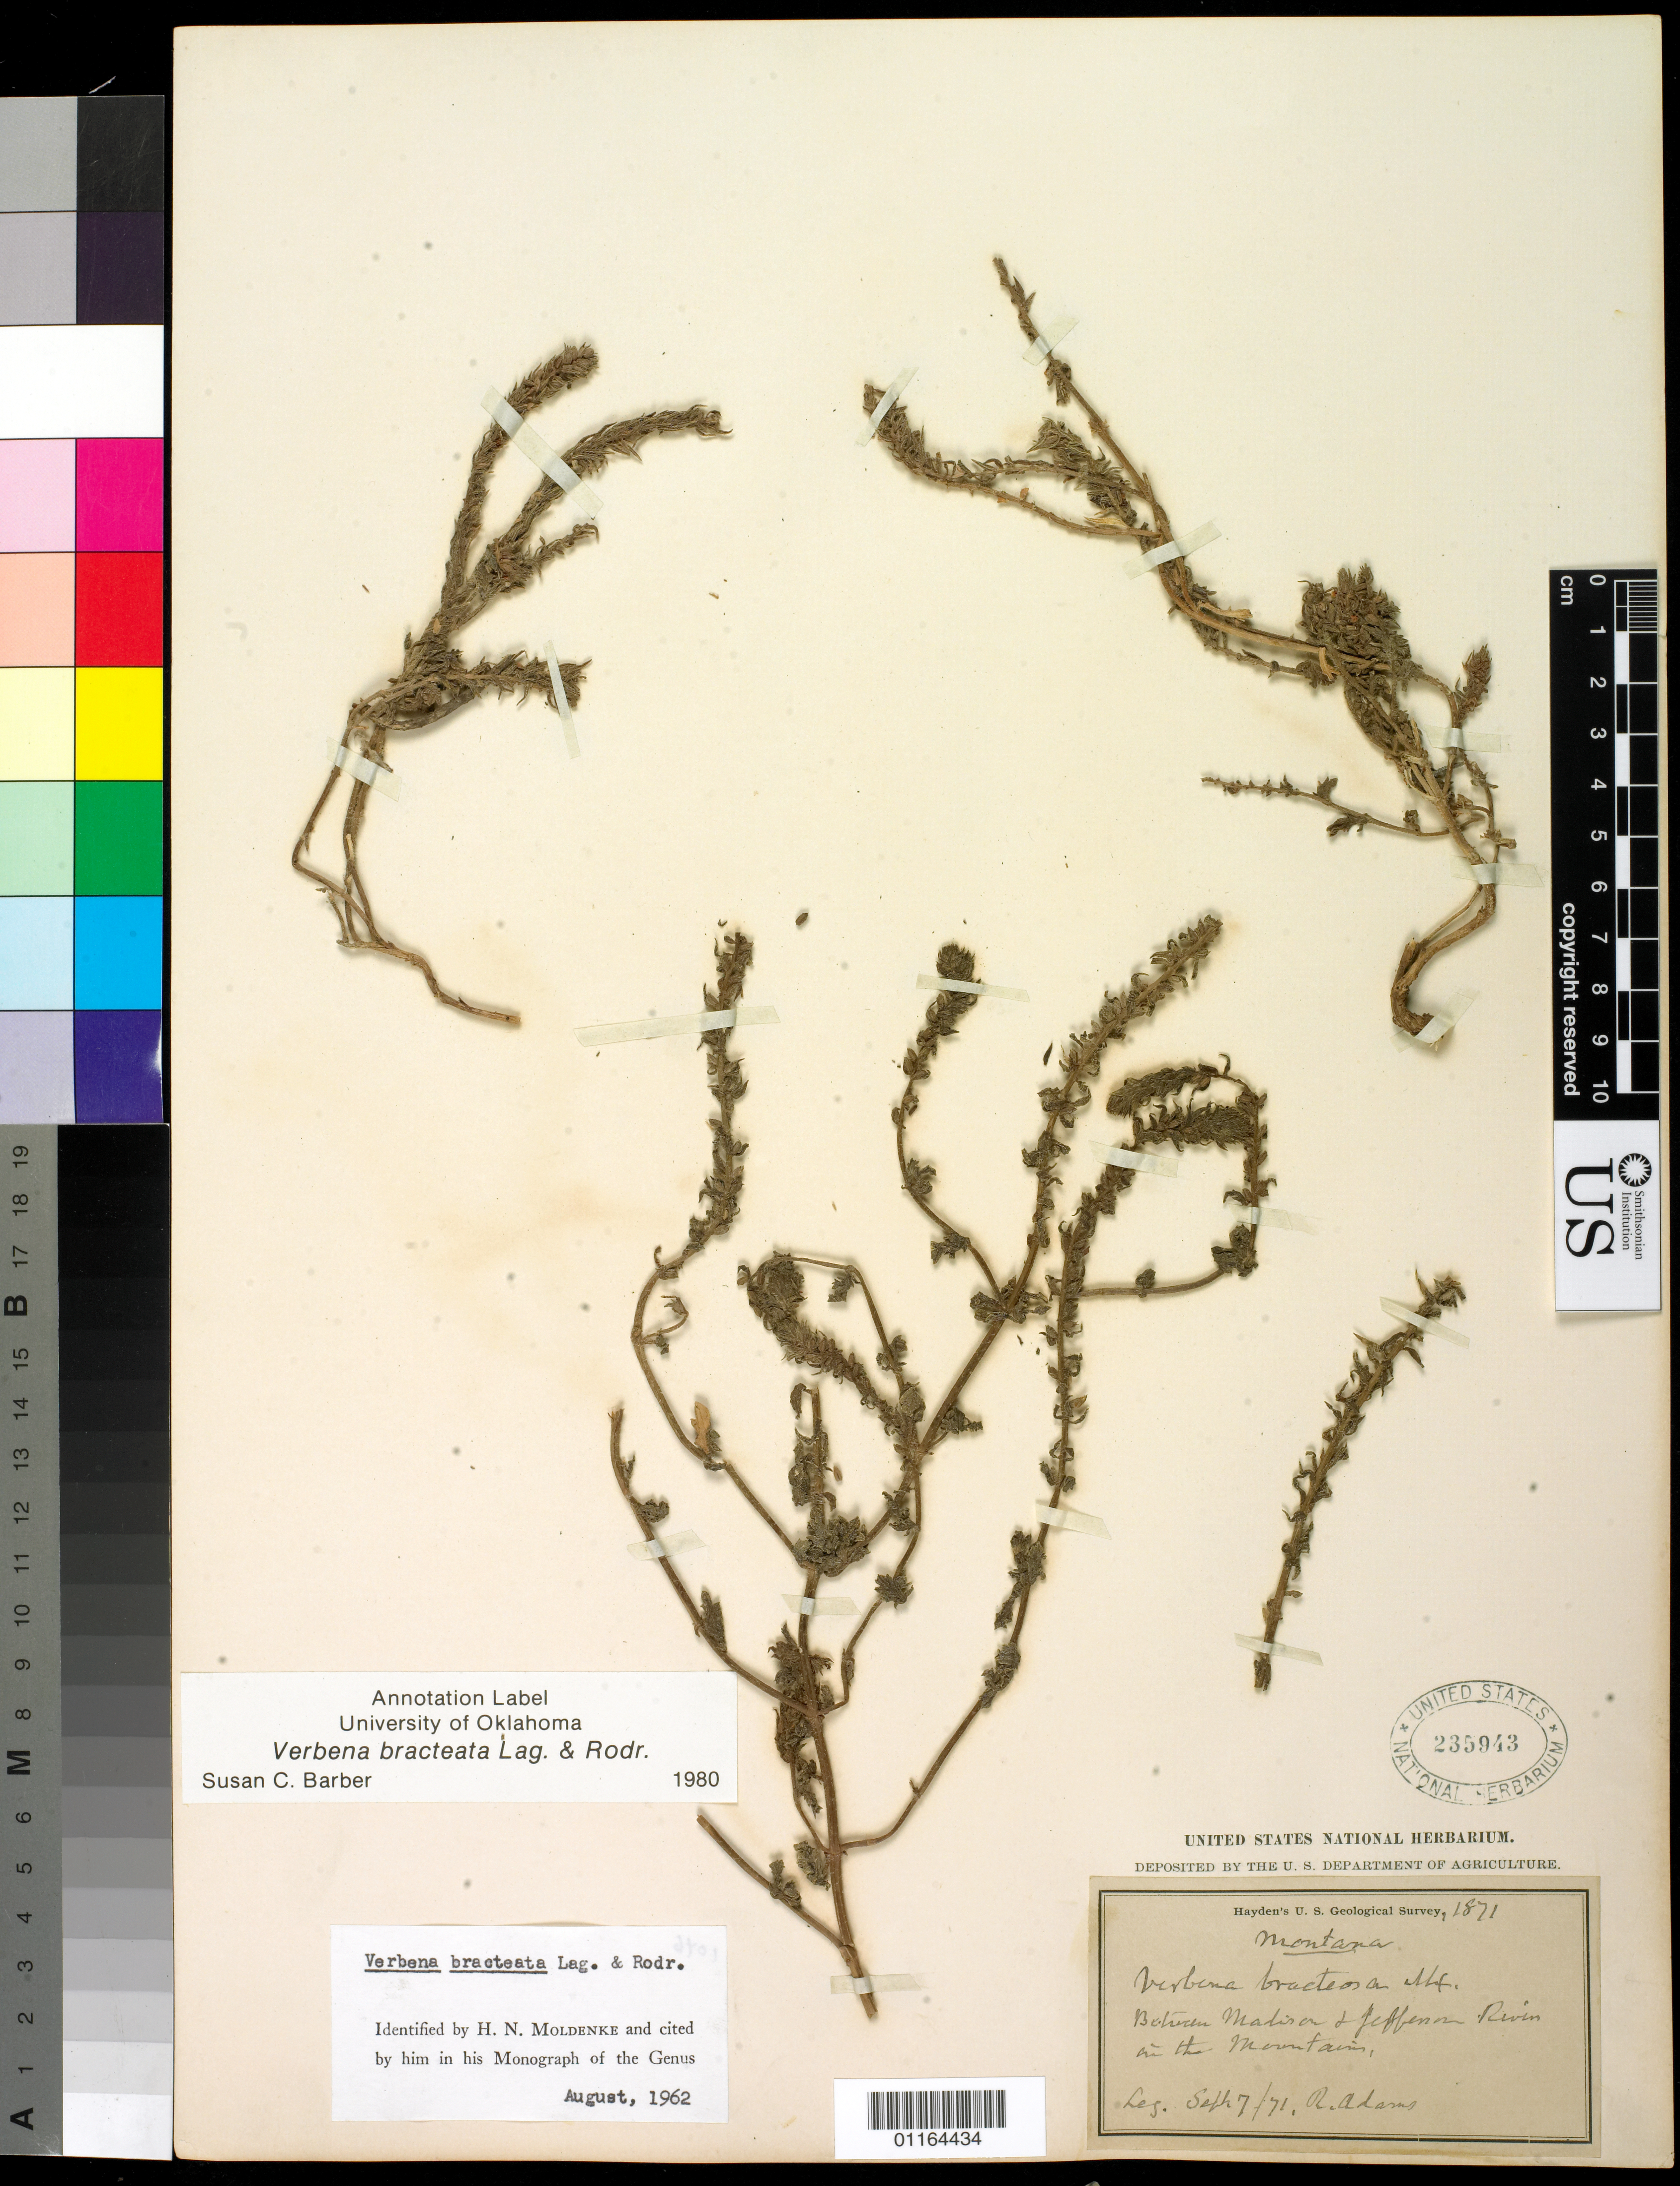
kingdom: Plantae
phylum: Tracheophyta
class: Magnoliopsida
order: Lamiales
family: Verbenaceae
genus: Verbena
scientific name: Verbena bracteata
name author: Cav. ex Lag. & Rodr.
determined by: Moldenke, H. N.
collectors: R. Adams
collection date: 1871-09-07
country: United States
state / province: Montana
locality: Madison and Jefferson Rivers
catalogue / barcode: US 235943